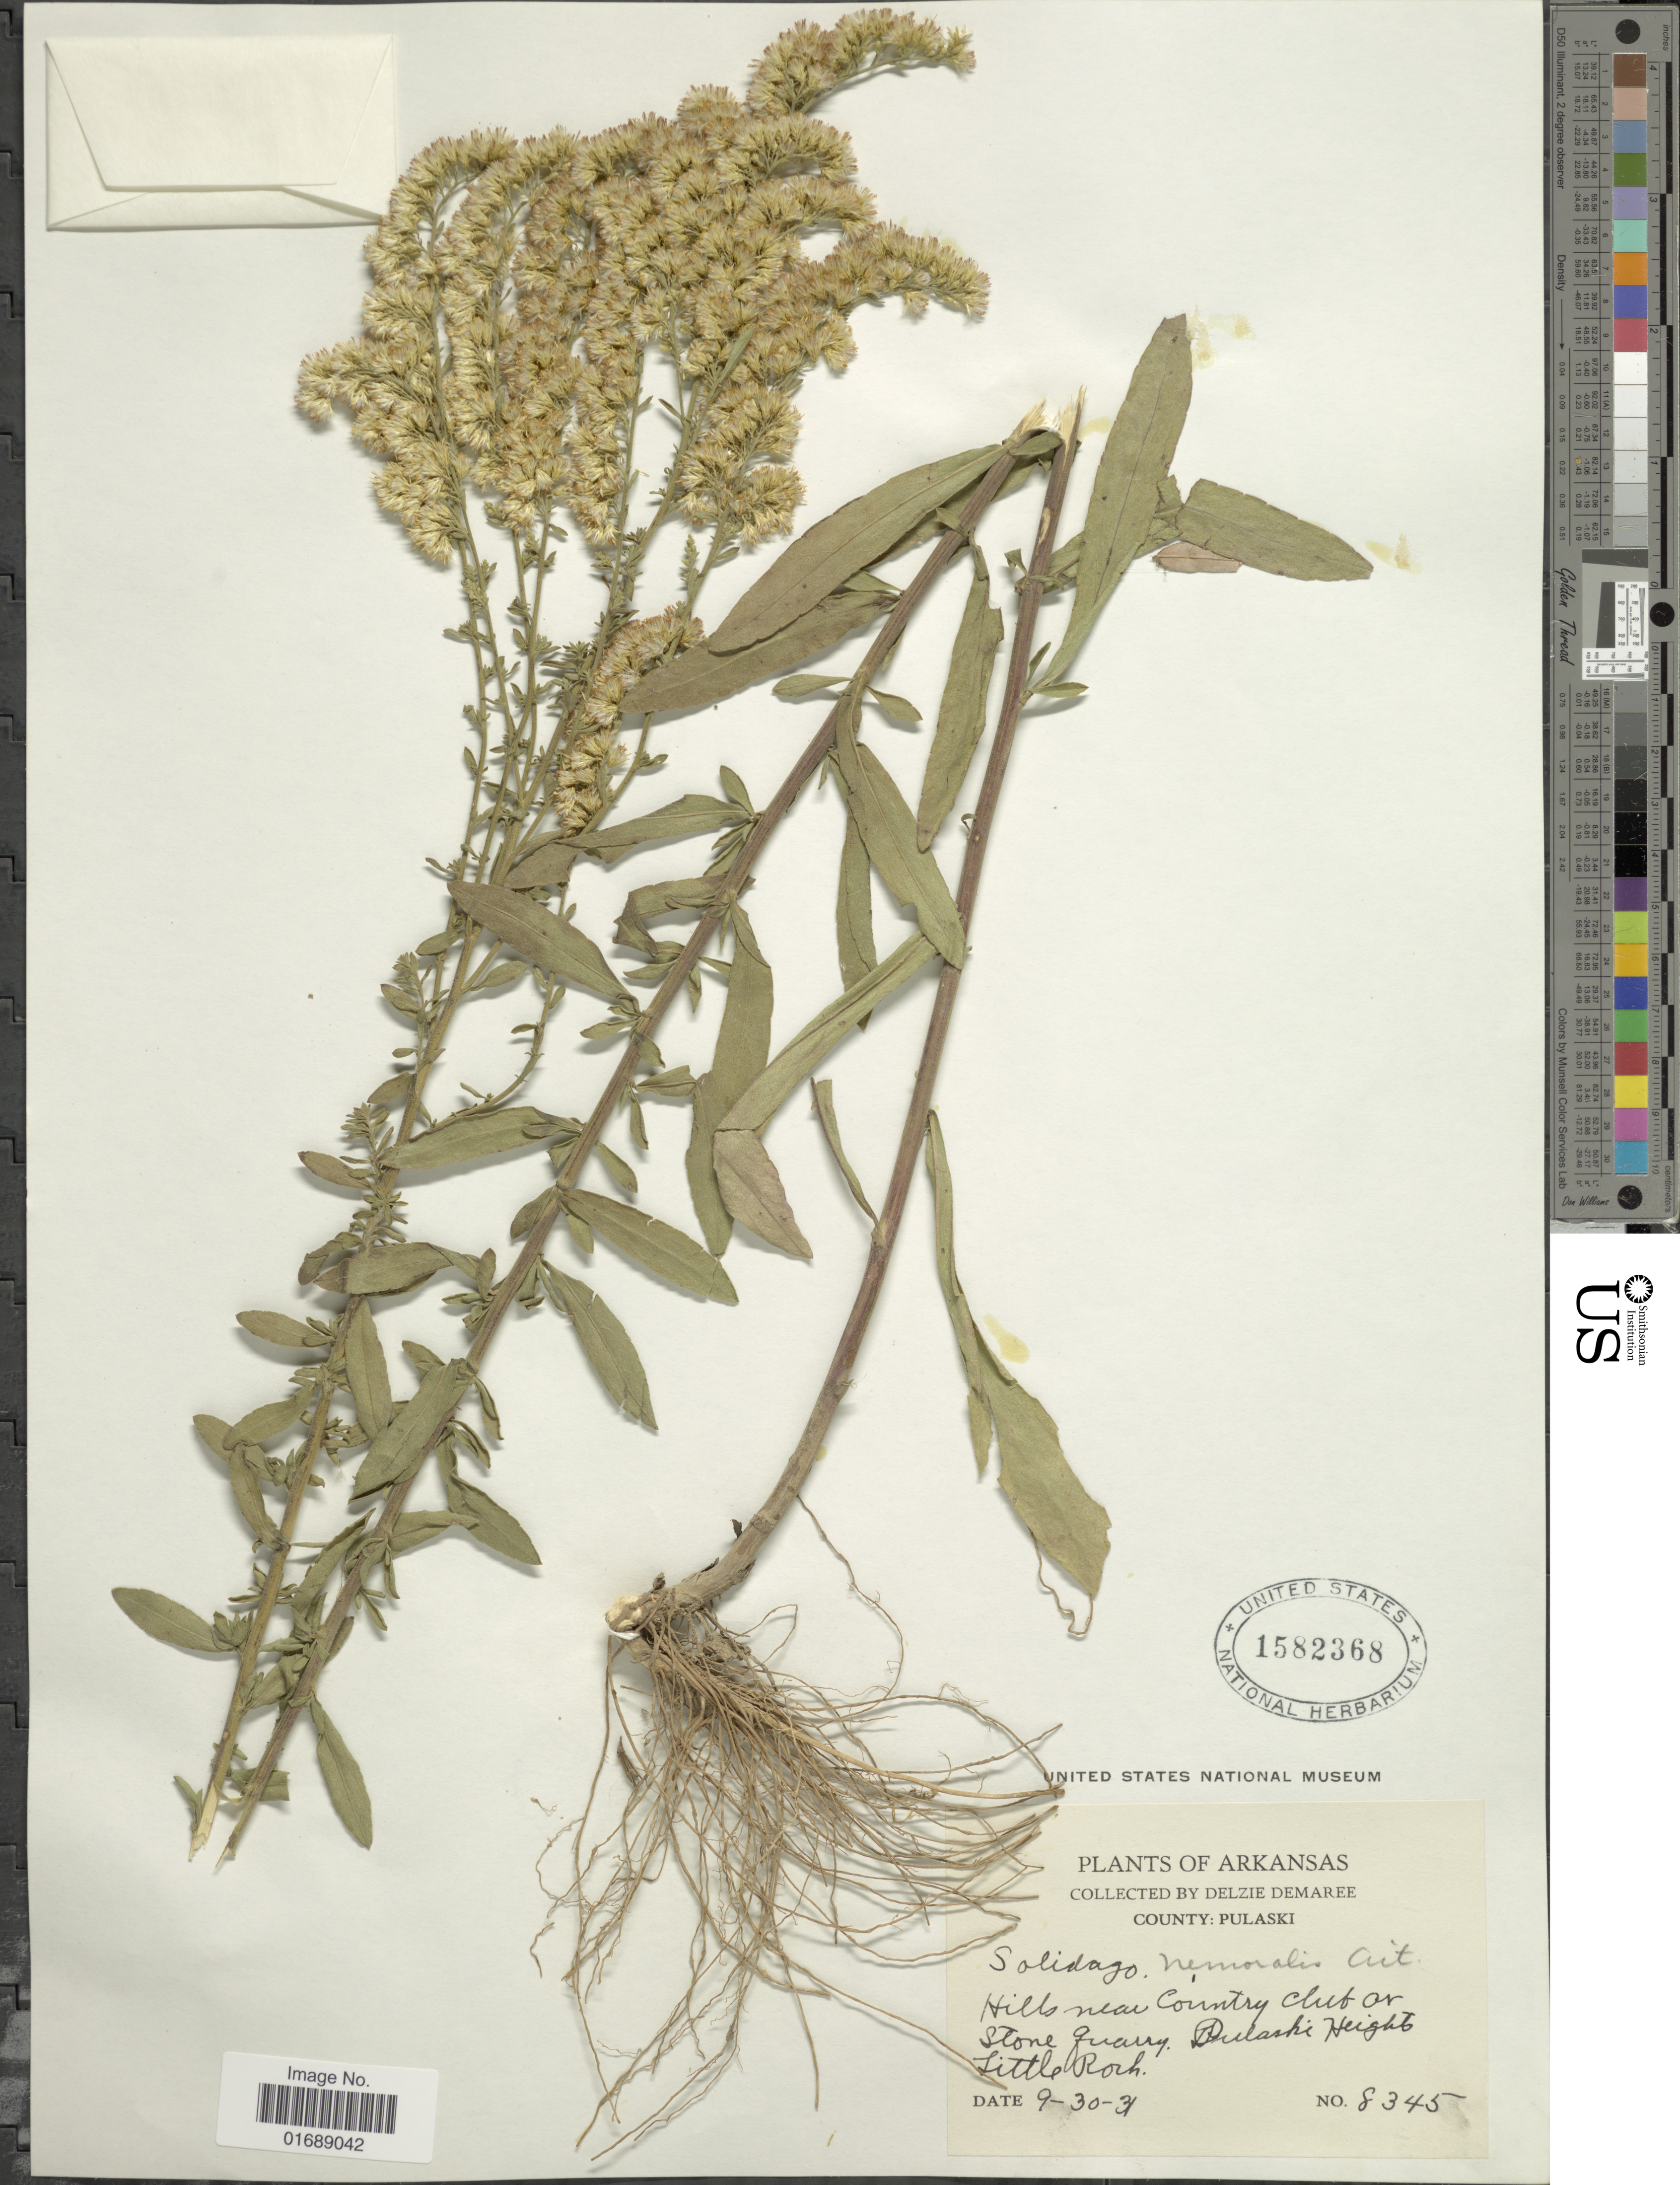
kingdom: Plantae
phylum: Tracheophyta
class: Magnoliopsida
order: Asterales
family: Asteraceae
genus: Solidago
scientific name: Solidago nemoralis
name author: Aiton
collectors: D. Demaree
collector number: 8345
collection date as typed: Transcribed d/m/y: 30/9/31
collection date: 1931-09-30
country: United States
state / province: Arkansas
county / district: Pulaski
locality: County: Pulaski, Hills near County club on stone quarry. Pulaski Heights Little Rock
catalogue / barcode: US 1582368